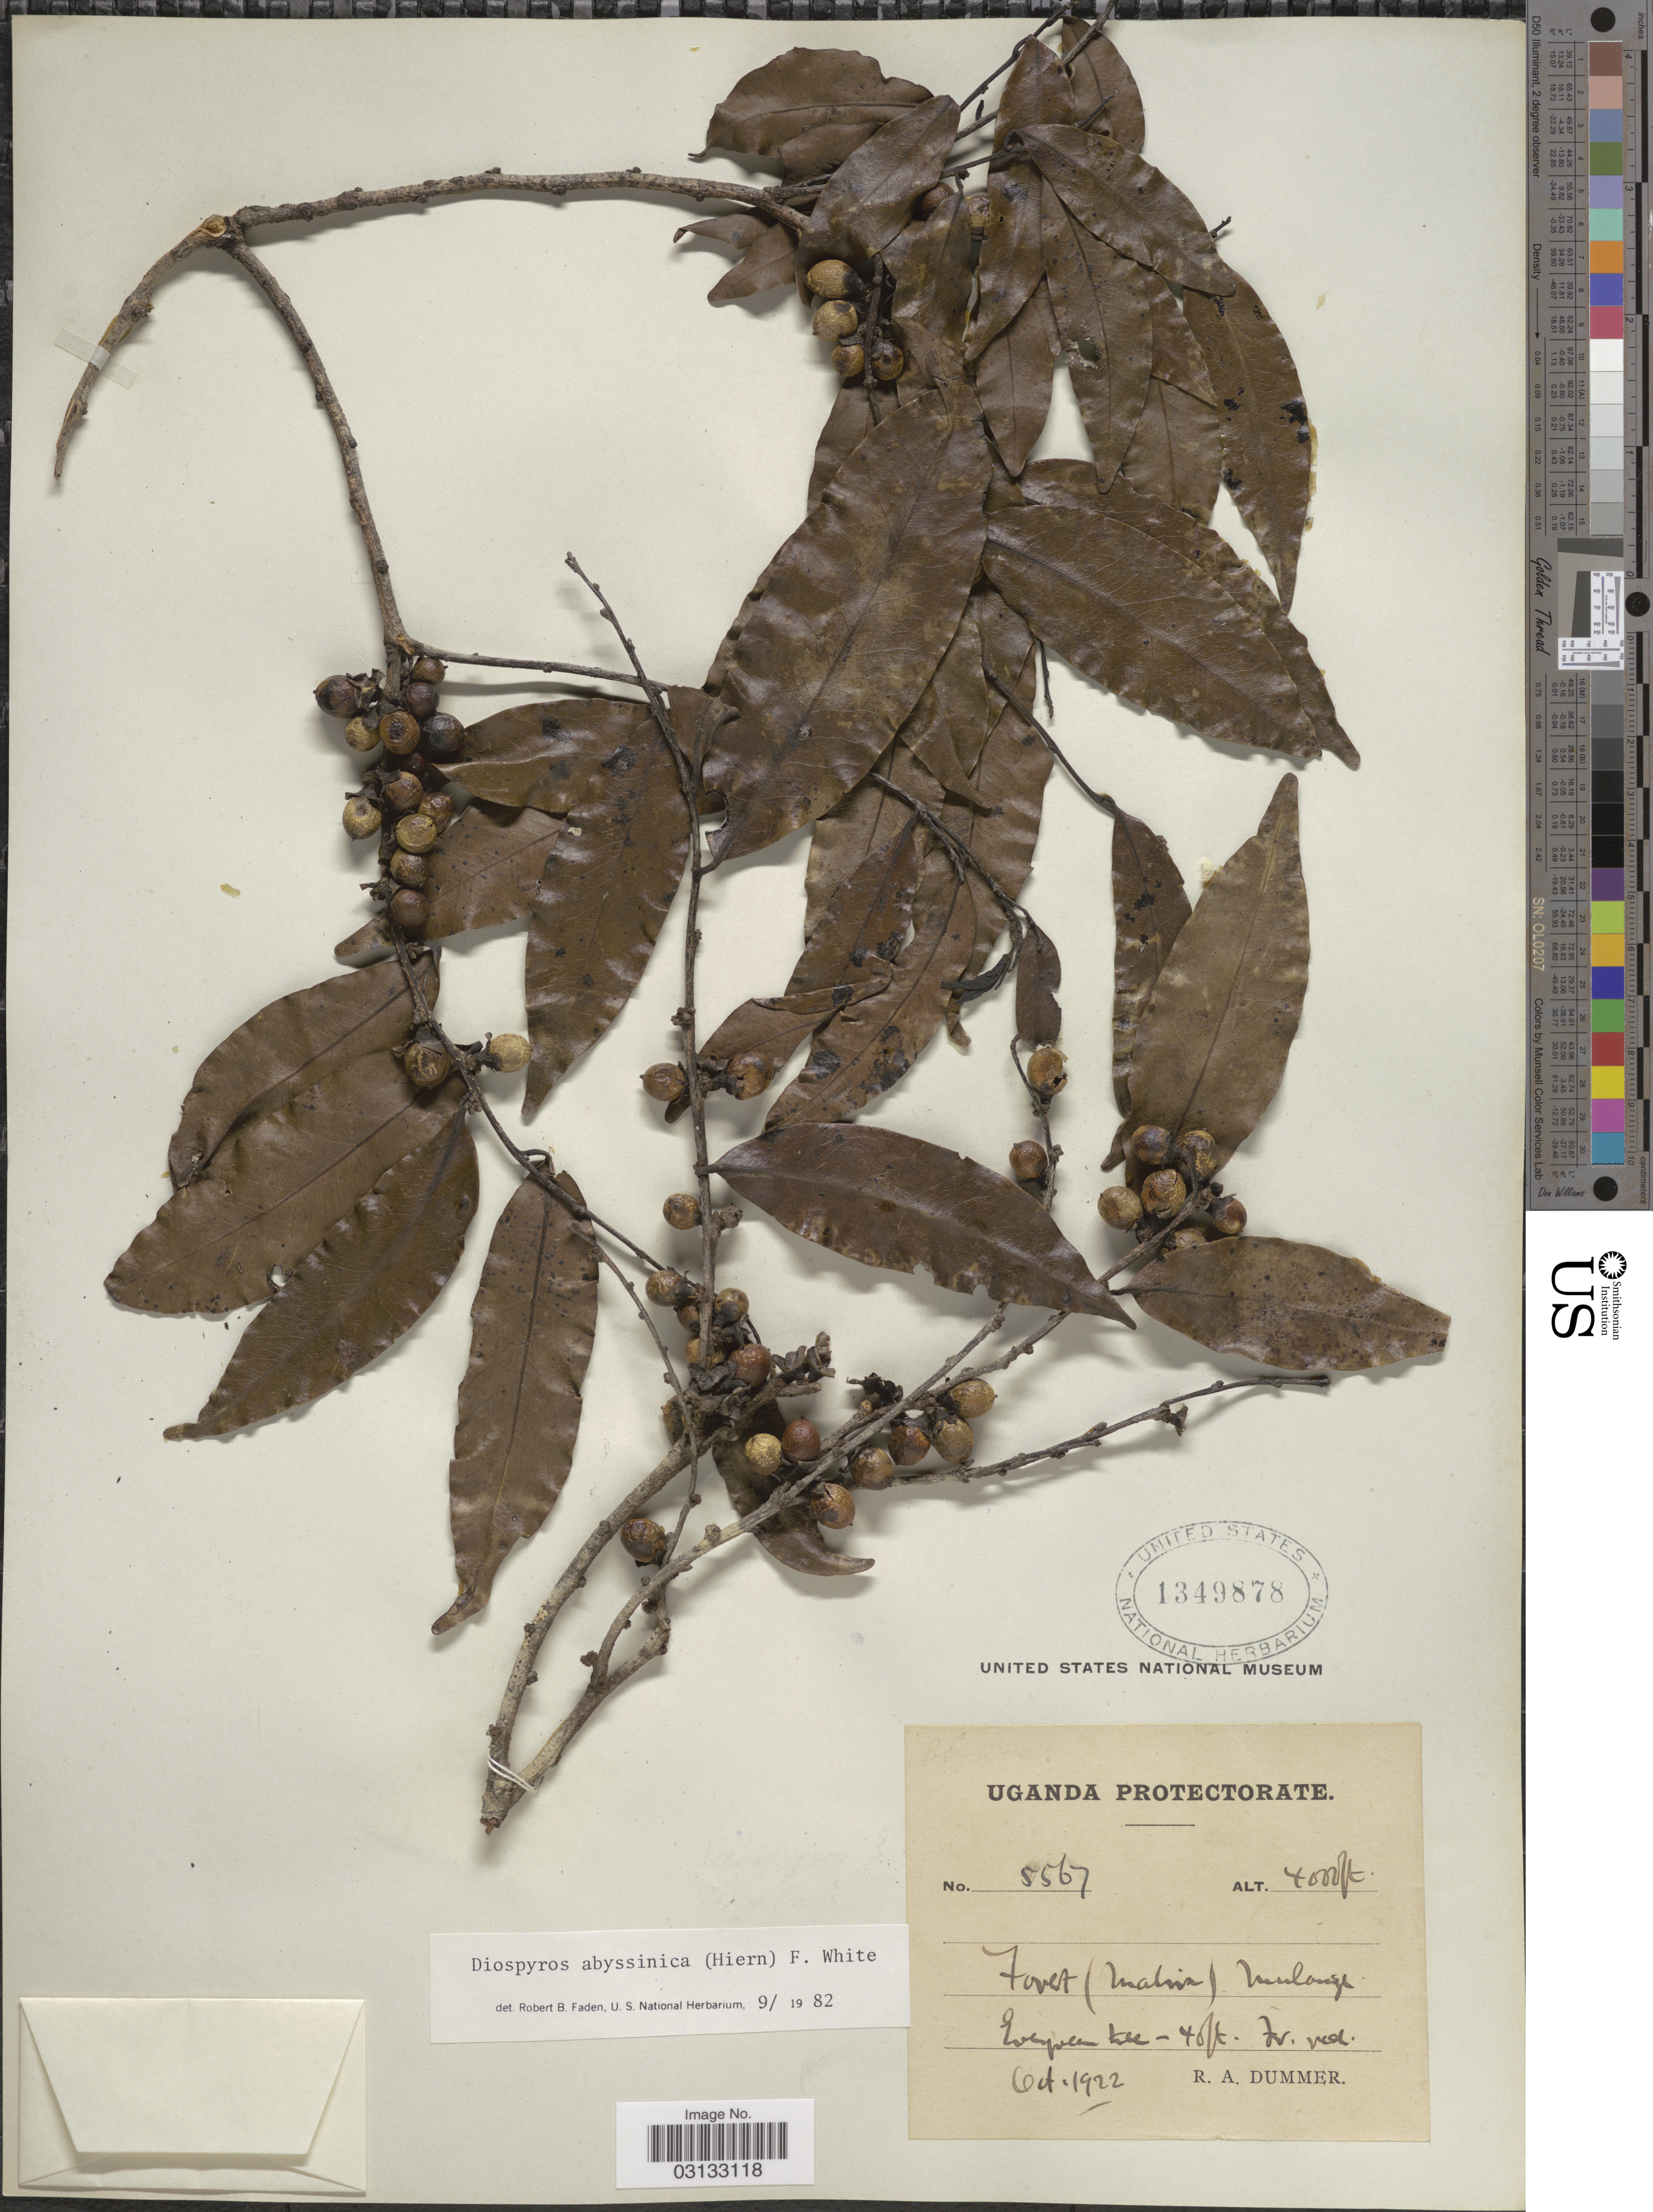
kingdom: Plantae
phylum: Tracheophyta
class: Magnoliopsida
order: Ericales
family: Ebenaceae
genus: Diospyros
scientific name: Diospyros abyssinica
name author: (Hiern) F. White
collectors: R. Dümmer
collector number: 5567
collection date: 1922-10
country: Uganda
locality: Uganda Protectorate, Forest (Mabira), Mulange.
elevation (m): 1219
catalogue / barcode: US 1349878